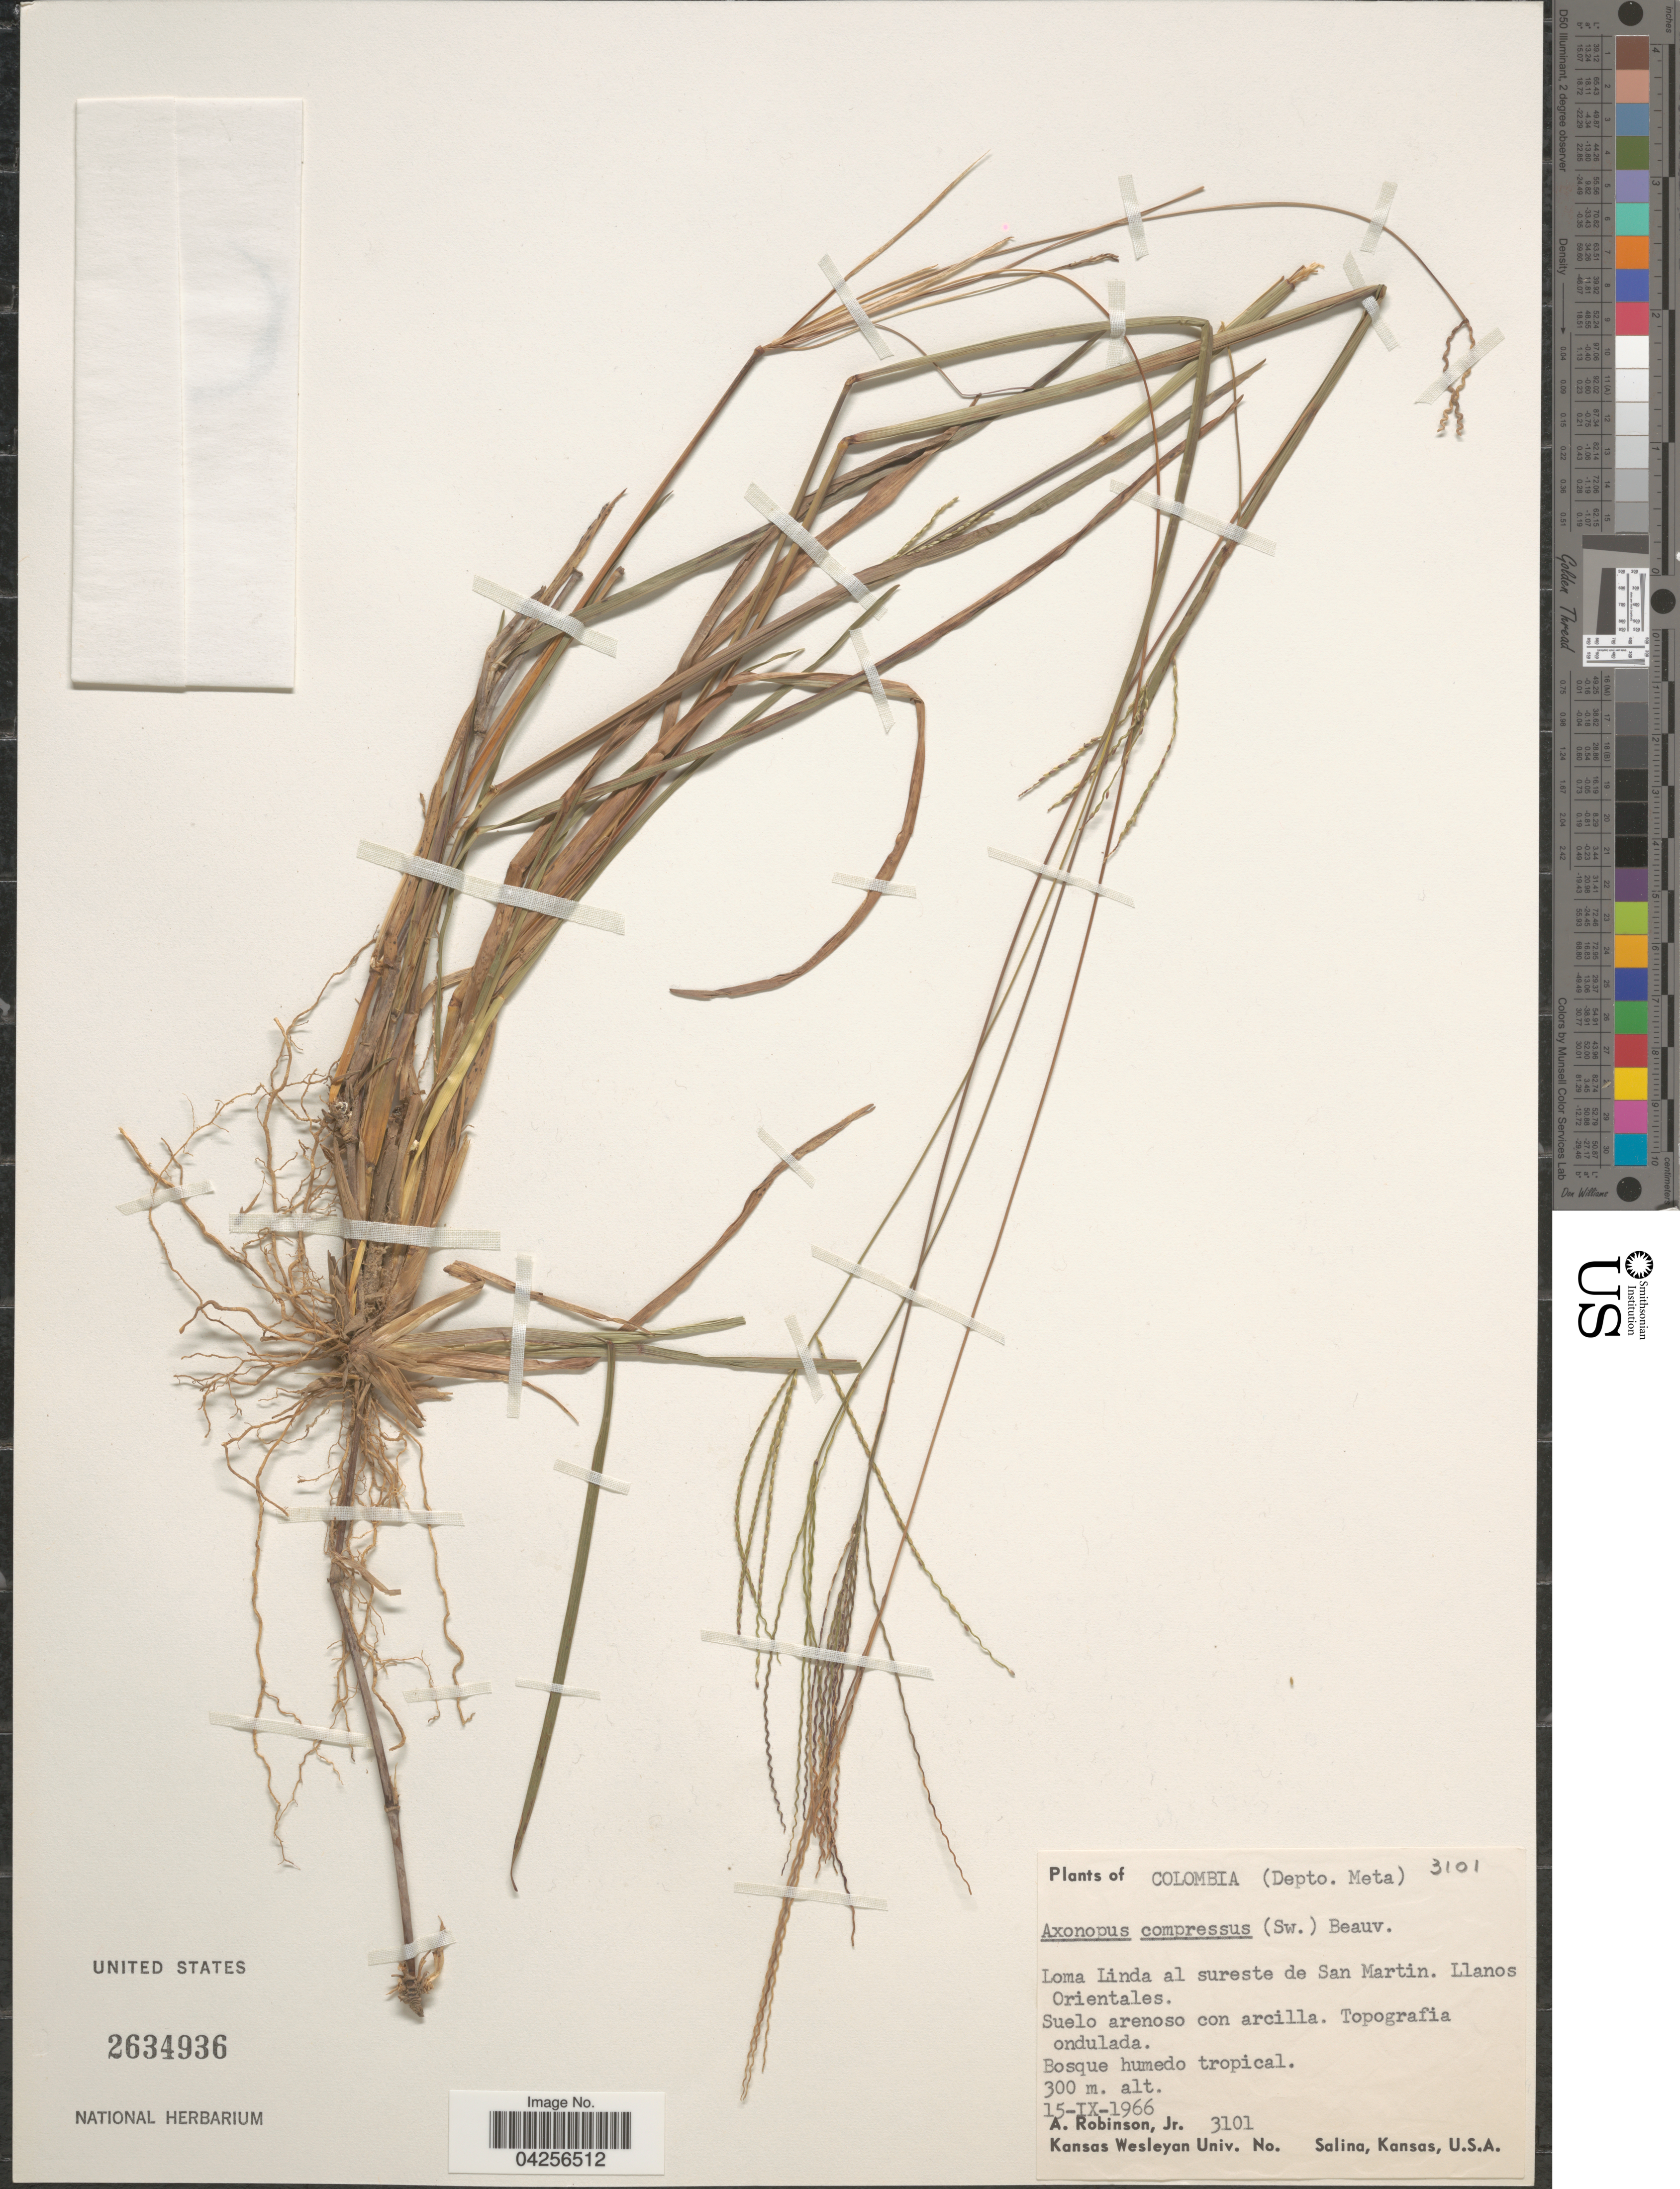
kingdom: Plantae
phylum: Tracheophyta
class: Liliopsida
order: Poales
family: Poaceae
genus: Axonopus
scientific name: Axonopus compressus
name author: (Sw.) P. Beauv.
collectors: A. Robinson Jr.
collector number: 3101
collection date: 1966-09-15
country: Colombia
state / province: Meta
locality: (Depto. Meta). Loma Linda al sureste de San Martin. Llanos Orientales.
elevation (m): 300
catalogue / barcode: US 2634936